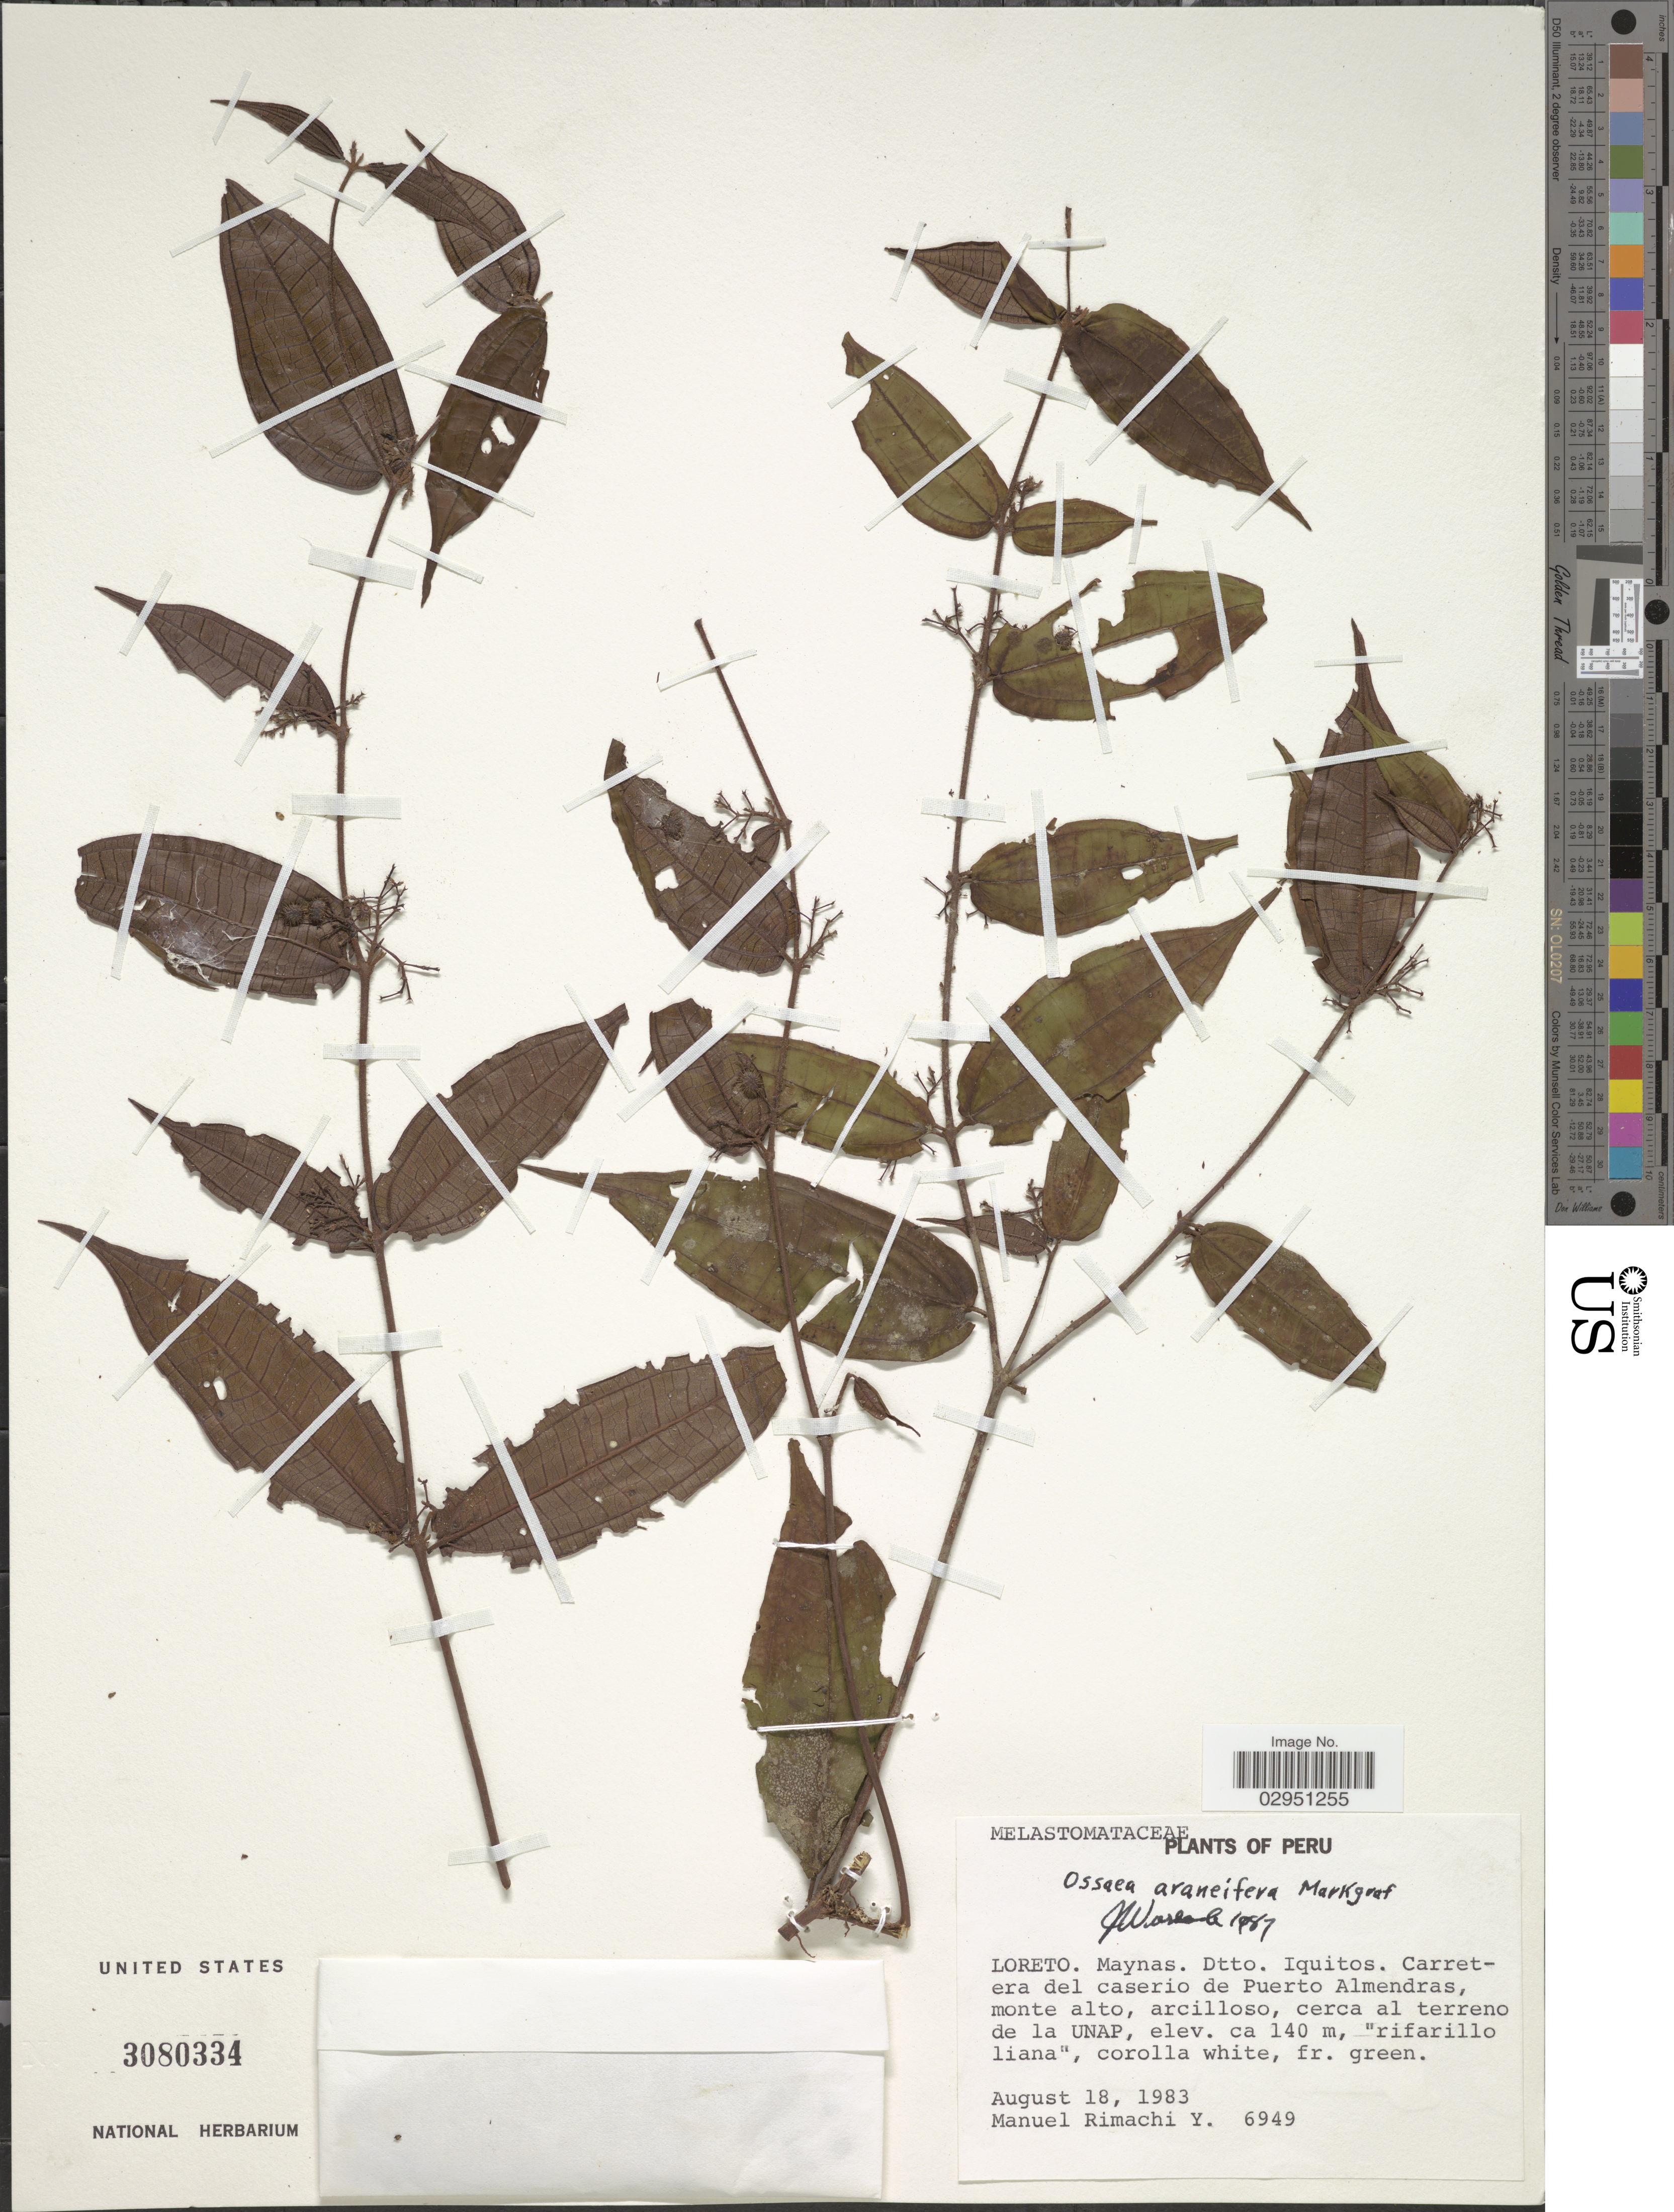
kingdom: Plantae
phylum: Tracheophyta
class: Magnoliopsida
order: Myrtales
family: Melastomataceae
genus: Ossaea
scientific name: Ossaea araneifera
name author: Markgr.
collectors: M. Rimachi Y.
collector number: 6949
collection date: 1983-08-18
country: Peru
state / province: Loreto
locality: Maynas. Dtto. Iquitos. Carretera del caserio de Puerto Almendras, cerca al terreno de la UNAP.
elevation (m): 140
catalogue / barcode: US 3080334